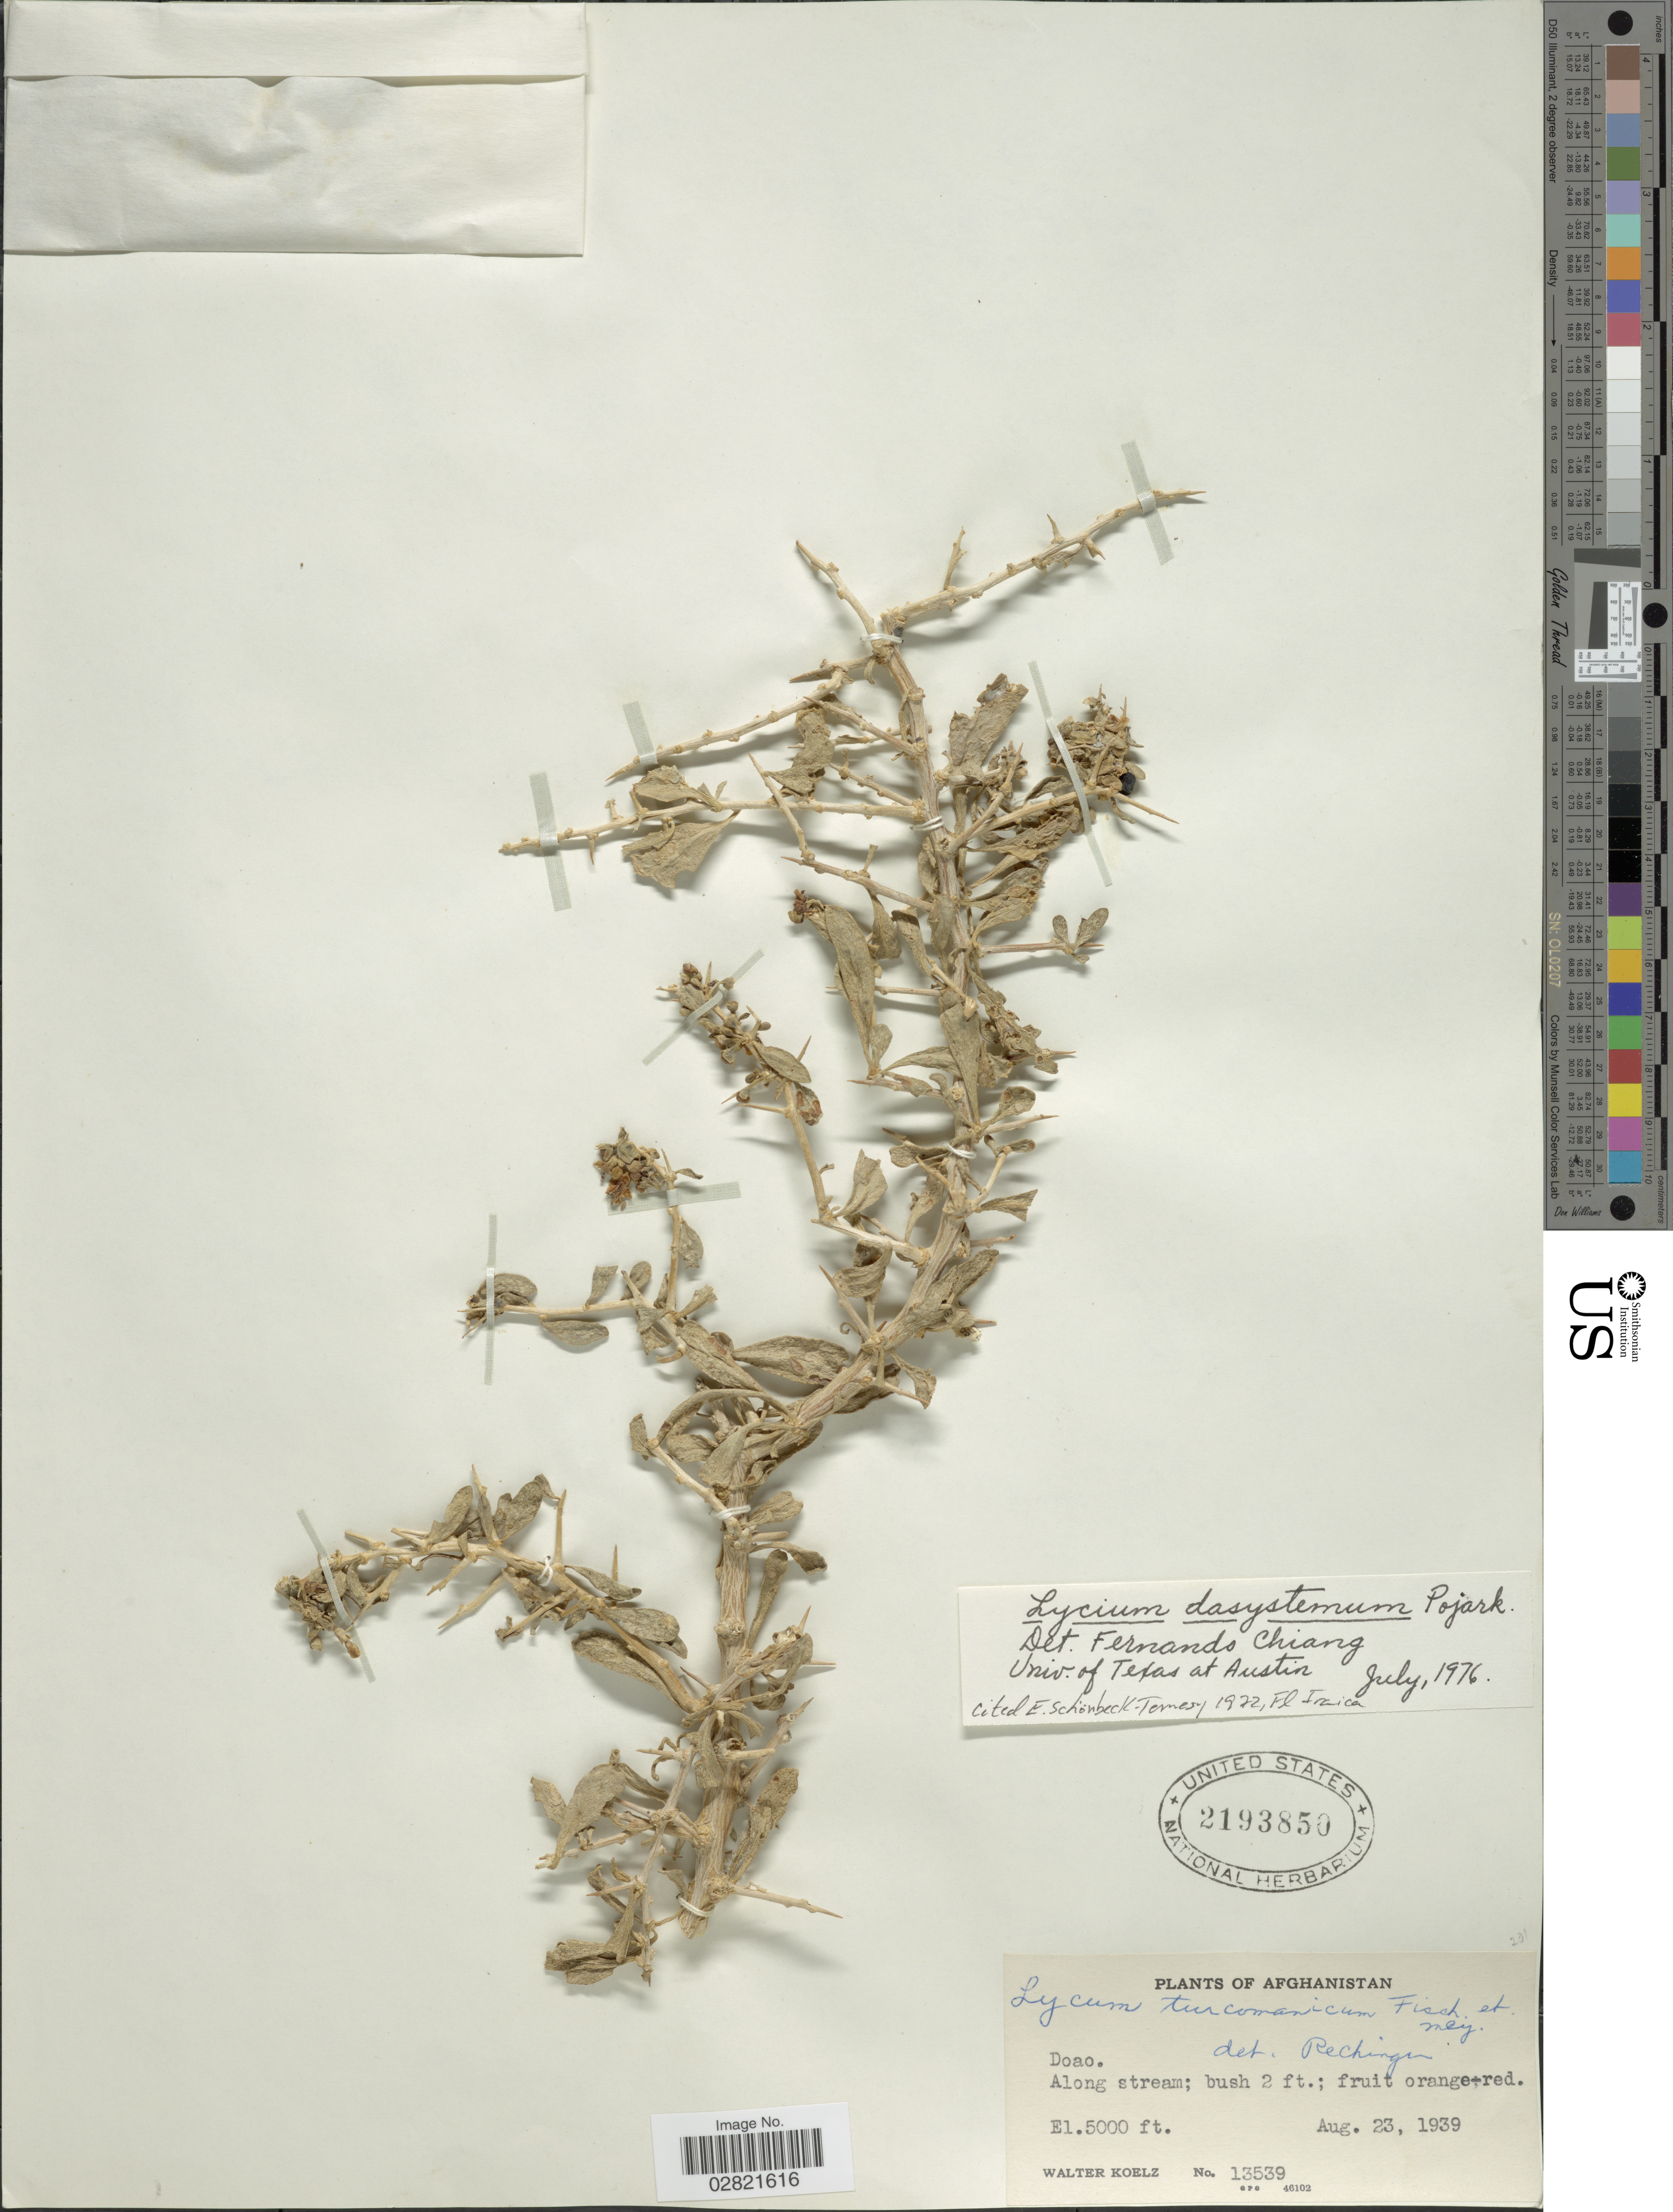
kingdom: Plantae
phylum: Tracheophyta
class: Magnoliopsida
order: Solanales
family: Solanaceae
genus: Lycium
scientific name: Lycium dasystemum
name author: Pojark.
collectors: W. N. Koelz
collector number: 13539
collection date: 1939-08-23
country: Afghanistan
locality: Doao.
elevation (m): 1524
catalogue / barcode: US 2193850